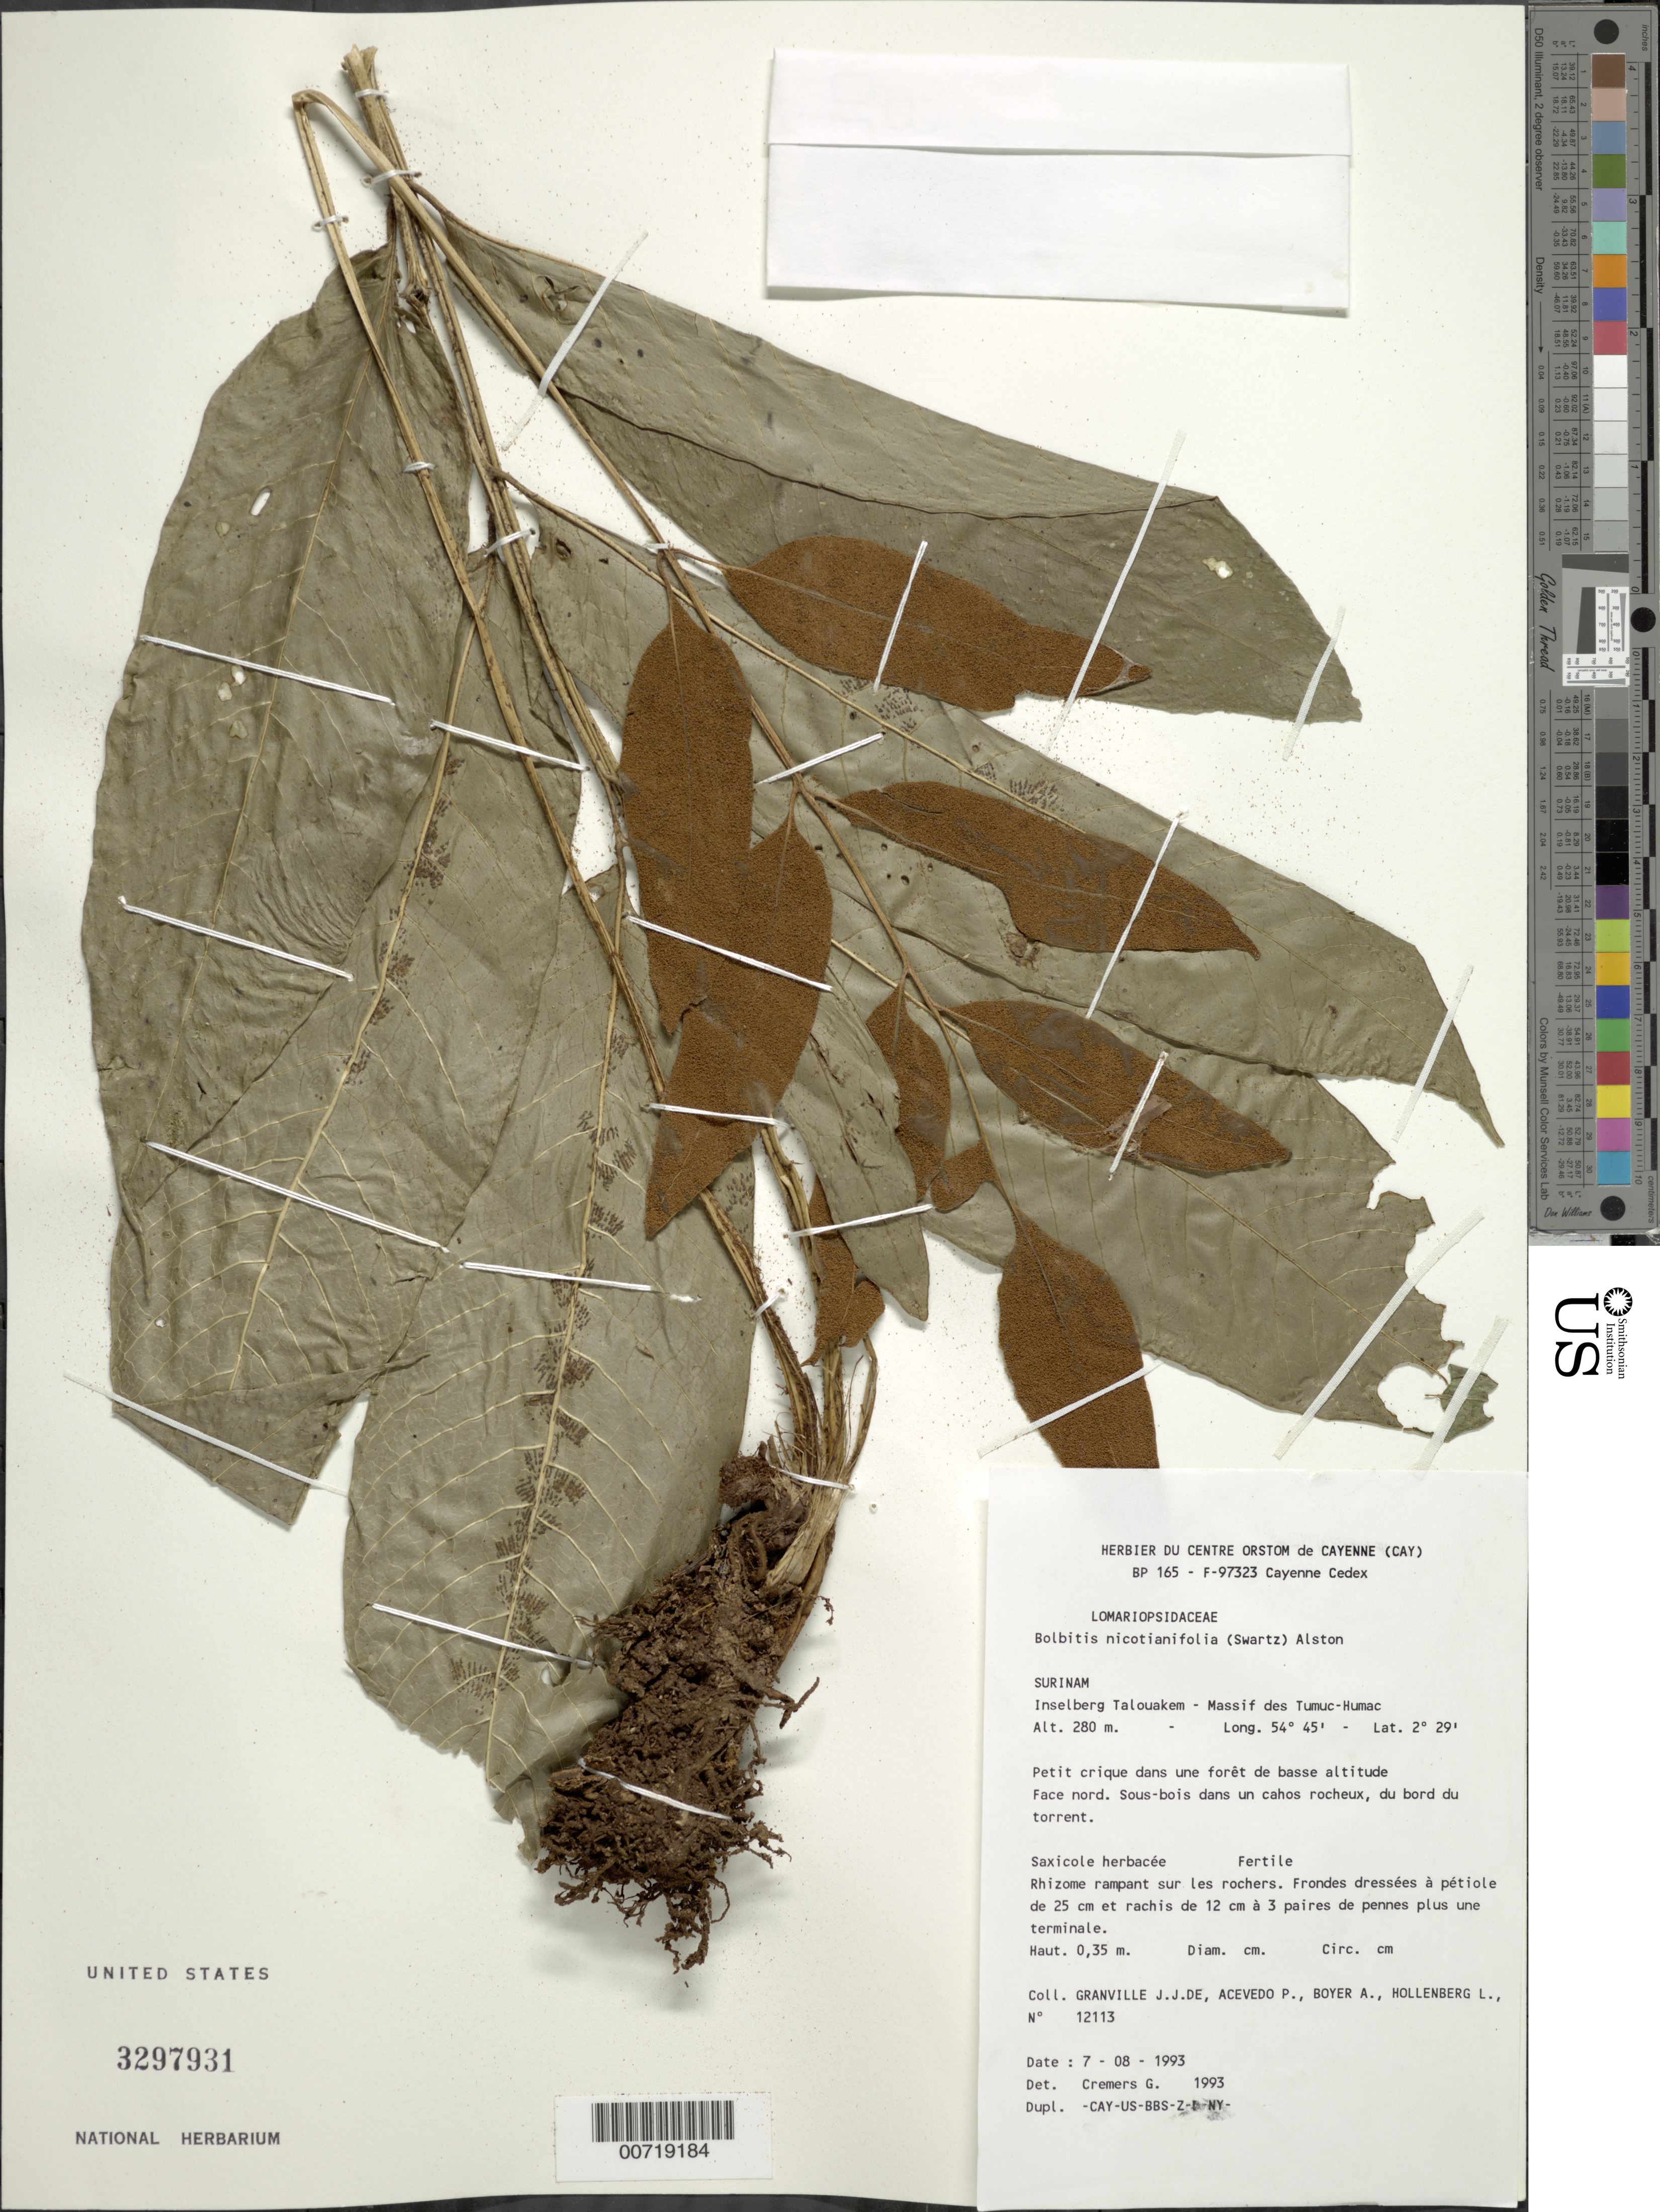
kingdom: Plantae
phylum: Tracheophyta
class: Polypodiopsida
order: Polypodiales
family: Dryopteridaceae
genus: Mickelia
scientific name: Mickelia nicotianifolia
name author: (Sw.) R.C. Moran et al.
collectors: J.-J. de Granville, P. Acevedo-Rodr., A. Boyer & L. Hollenberg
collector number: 12113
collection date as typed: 7-Aug-93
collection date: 1993-08-07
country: Suriname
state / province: Sipaliwini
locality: Inselberg Talouakem, Massif des Tumuc-Humac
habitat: Small creek in low forest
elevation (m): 280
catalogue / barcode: US 3297931